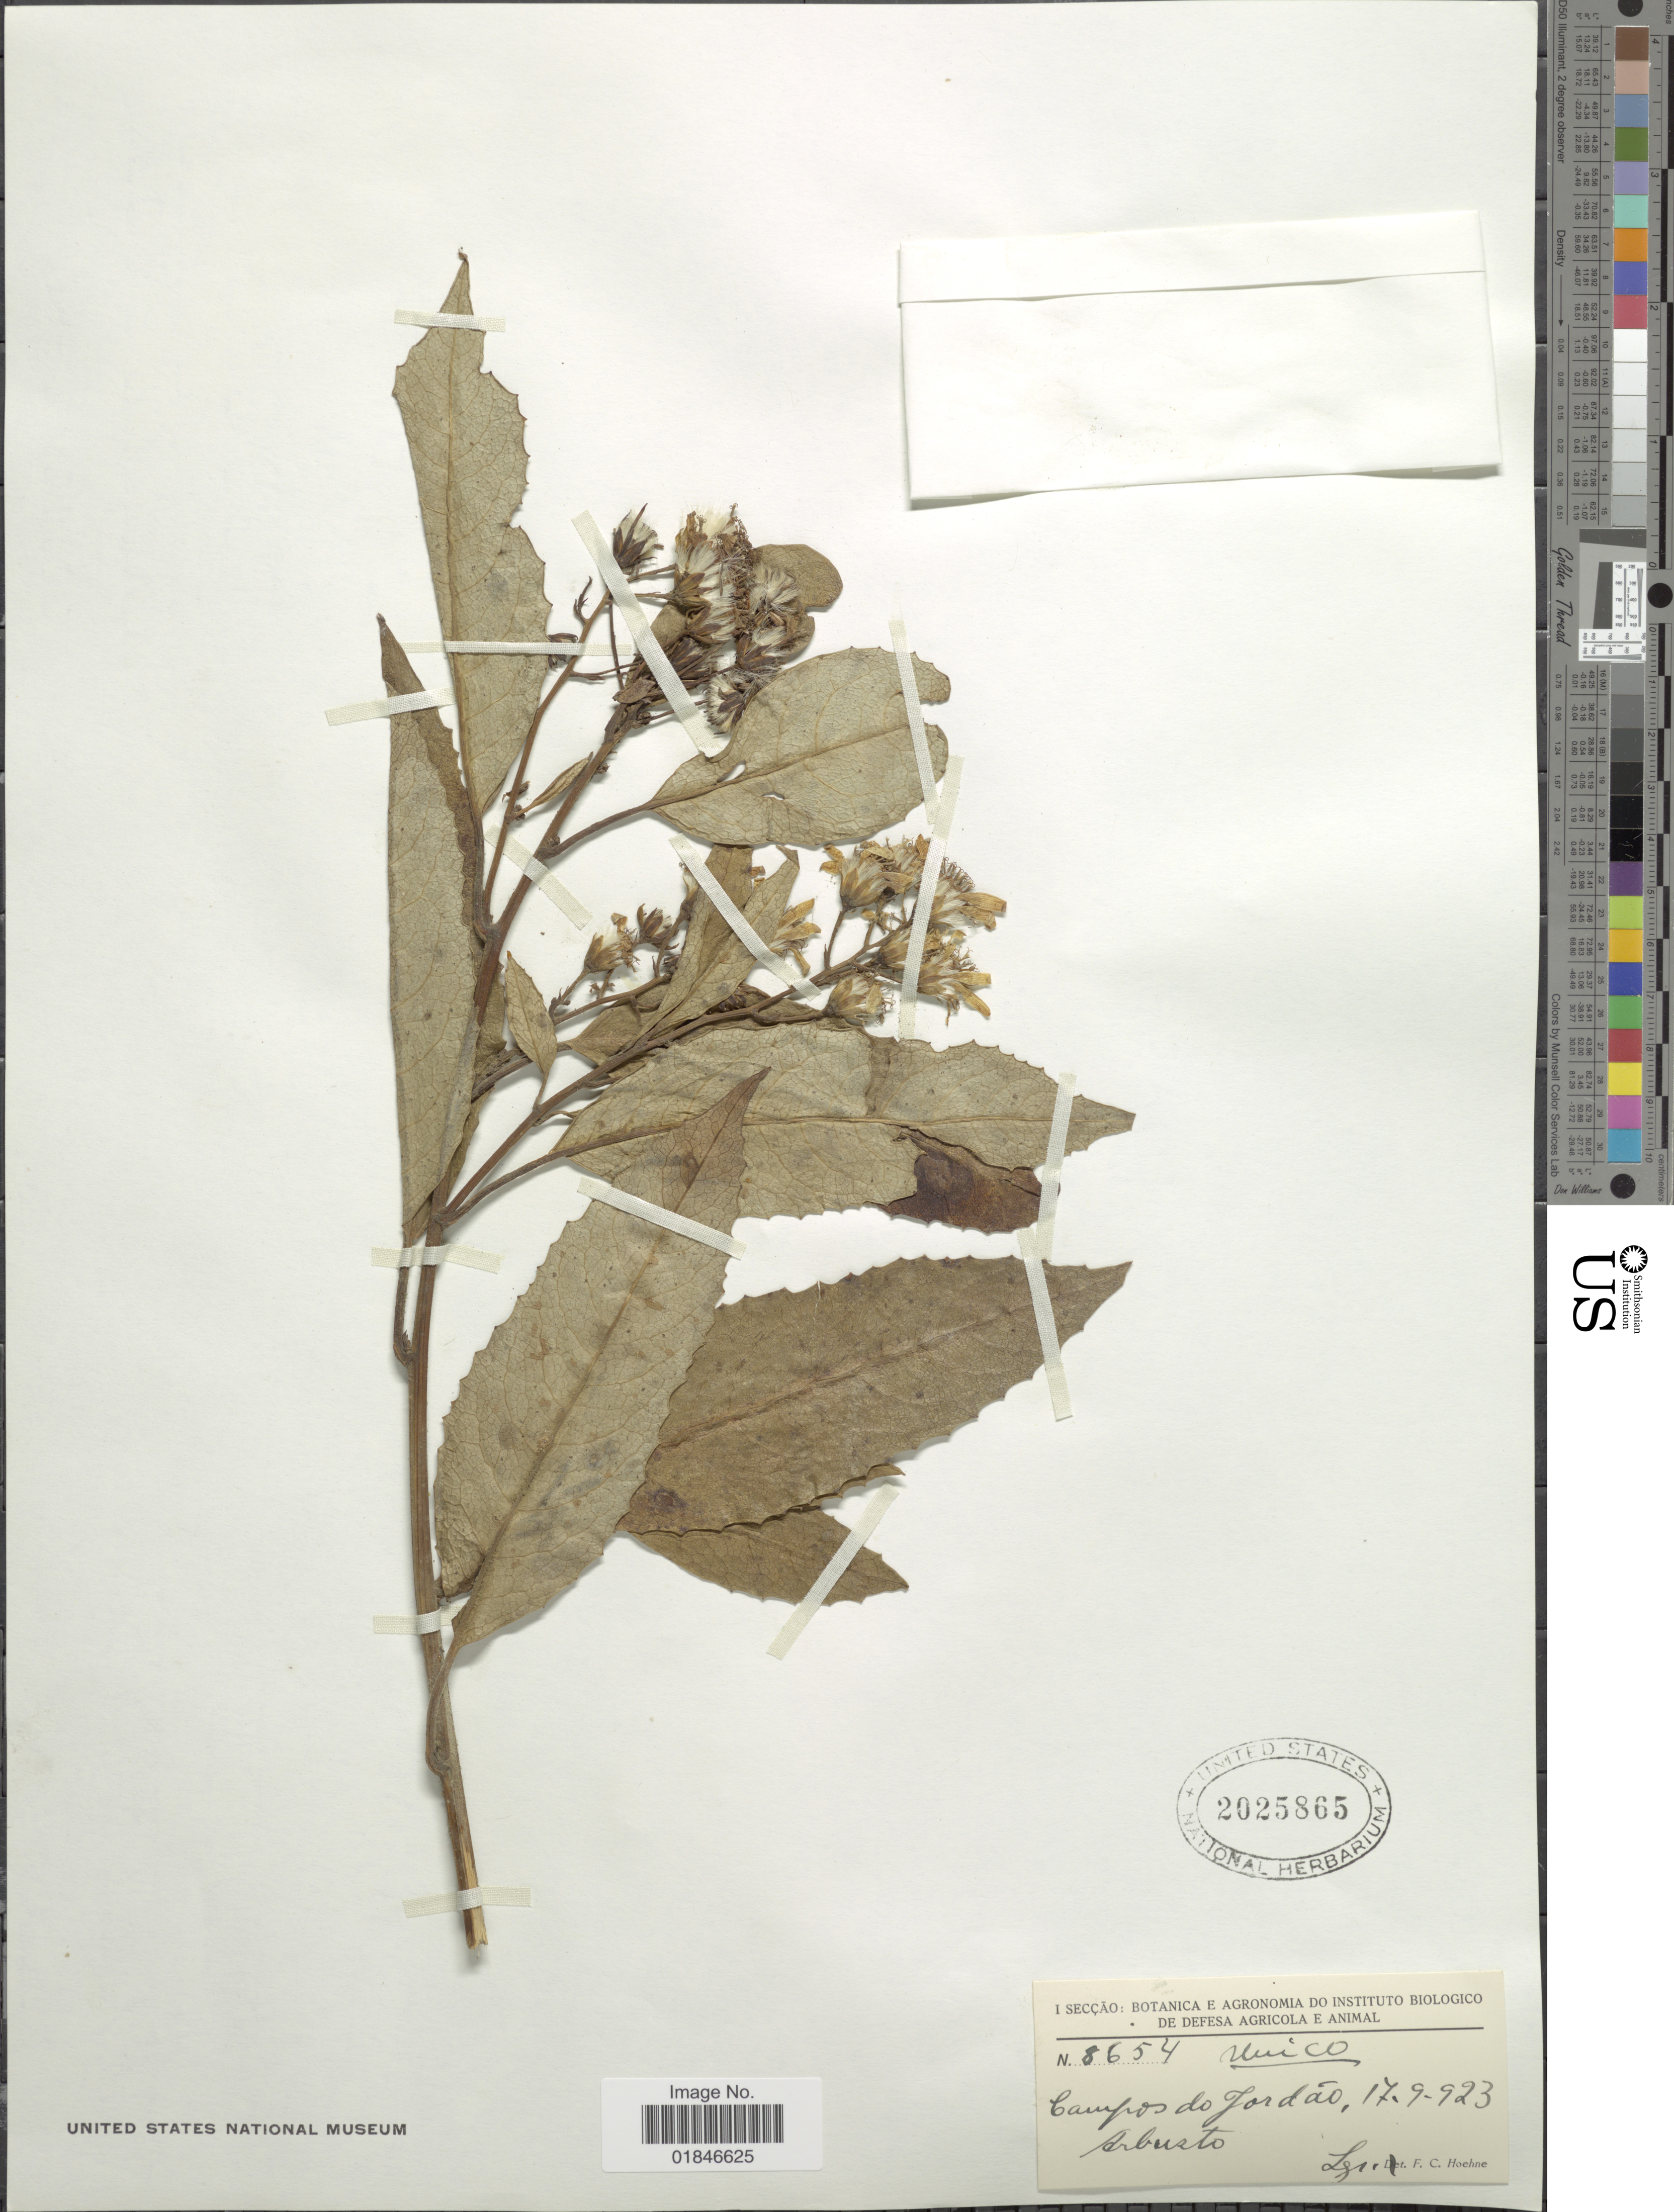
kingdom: Plantae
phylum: Tracheophyta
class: Magnoliopsida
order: Asterales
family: Asteraceae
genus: Graphistylis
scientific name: Graphistylis organensis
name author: (Casar.) B. Nord.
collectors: F. C. Hoehne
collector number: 8654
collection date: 1923-09-17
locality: Campos do Jordao.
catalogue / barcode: US 2025865